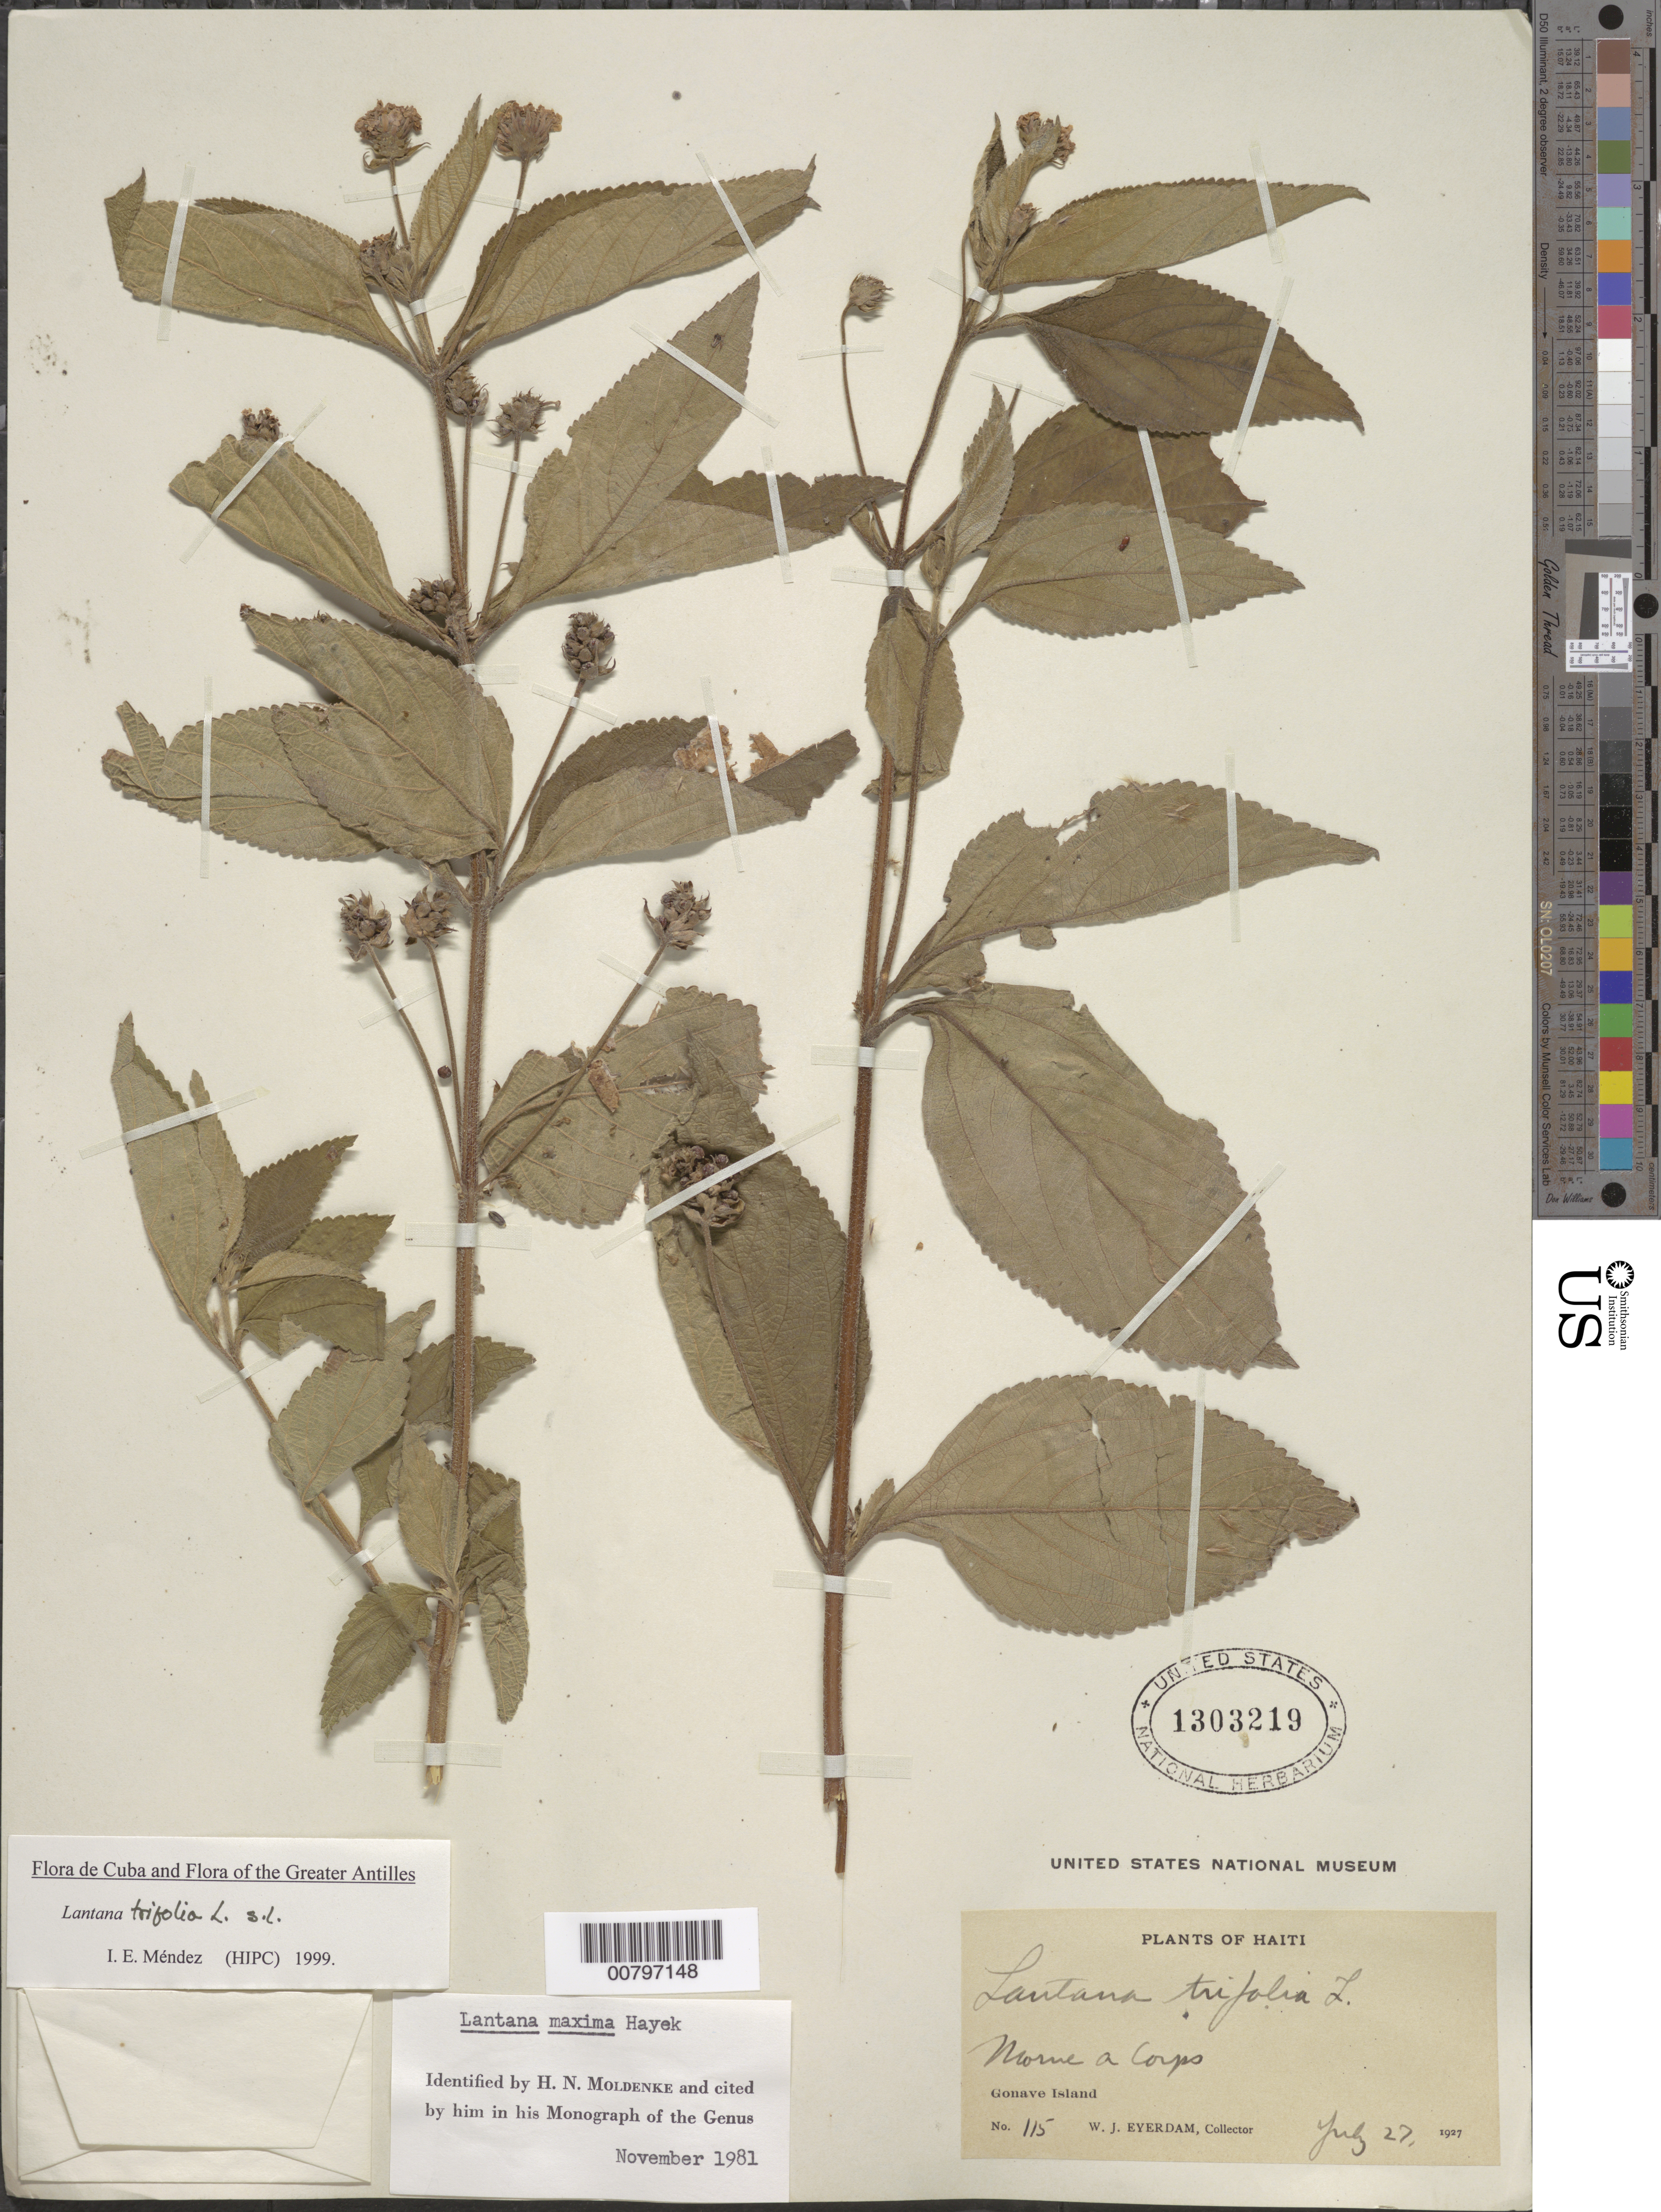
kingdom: Plantae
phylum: Tracheophyta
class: Magnoliopsida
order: Lamiales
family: Verbenaceae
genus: Lantana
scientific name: Lantana trifolia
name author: L.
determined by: Méndez, Isidro E., (HIPC)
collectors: W. J. Eyerdam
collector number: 115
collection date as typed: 27 Jul 1927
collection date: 1927-07-27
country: Haiti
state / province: Ouest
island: Île de la Gonâve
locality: Morne a Corps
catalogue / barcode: US 1303219